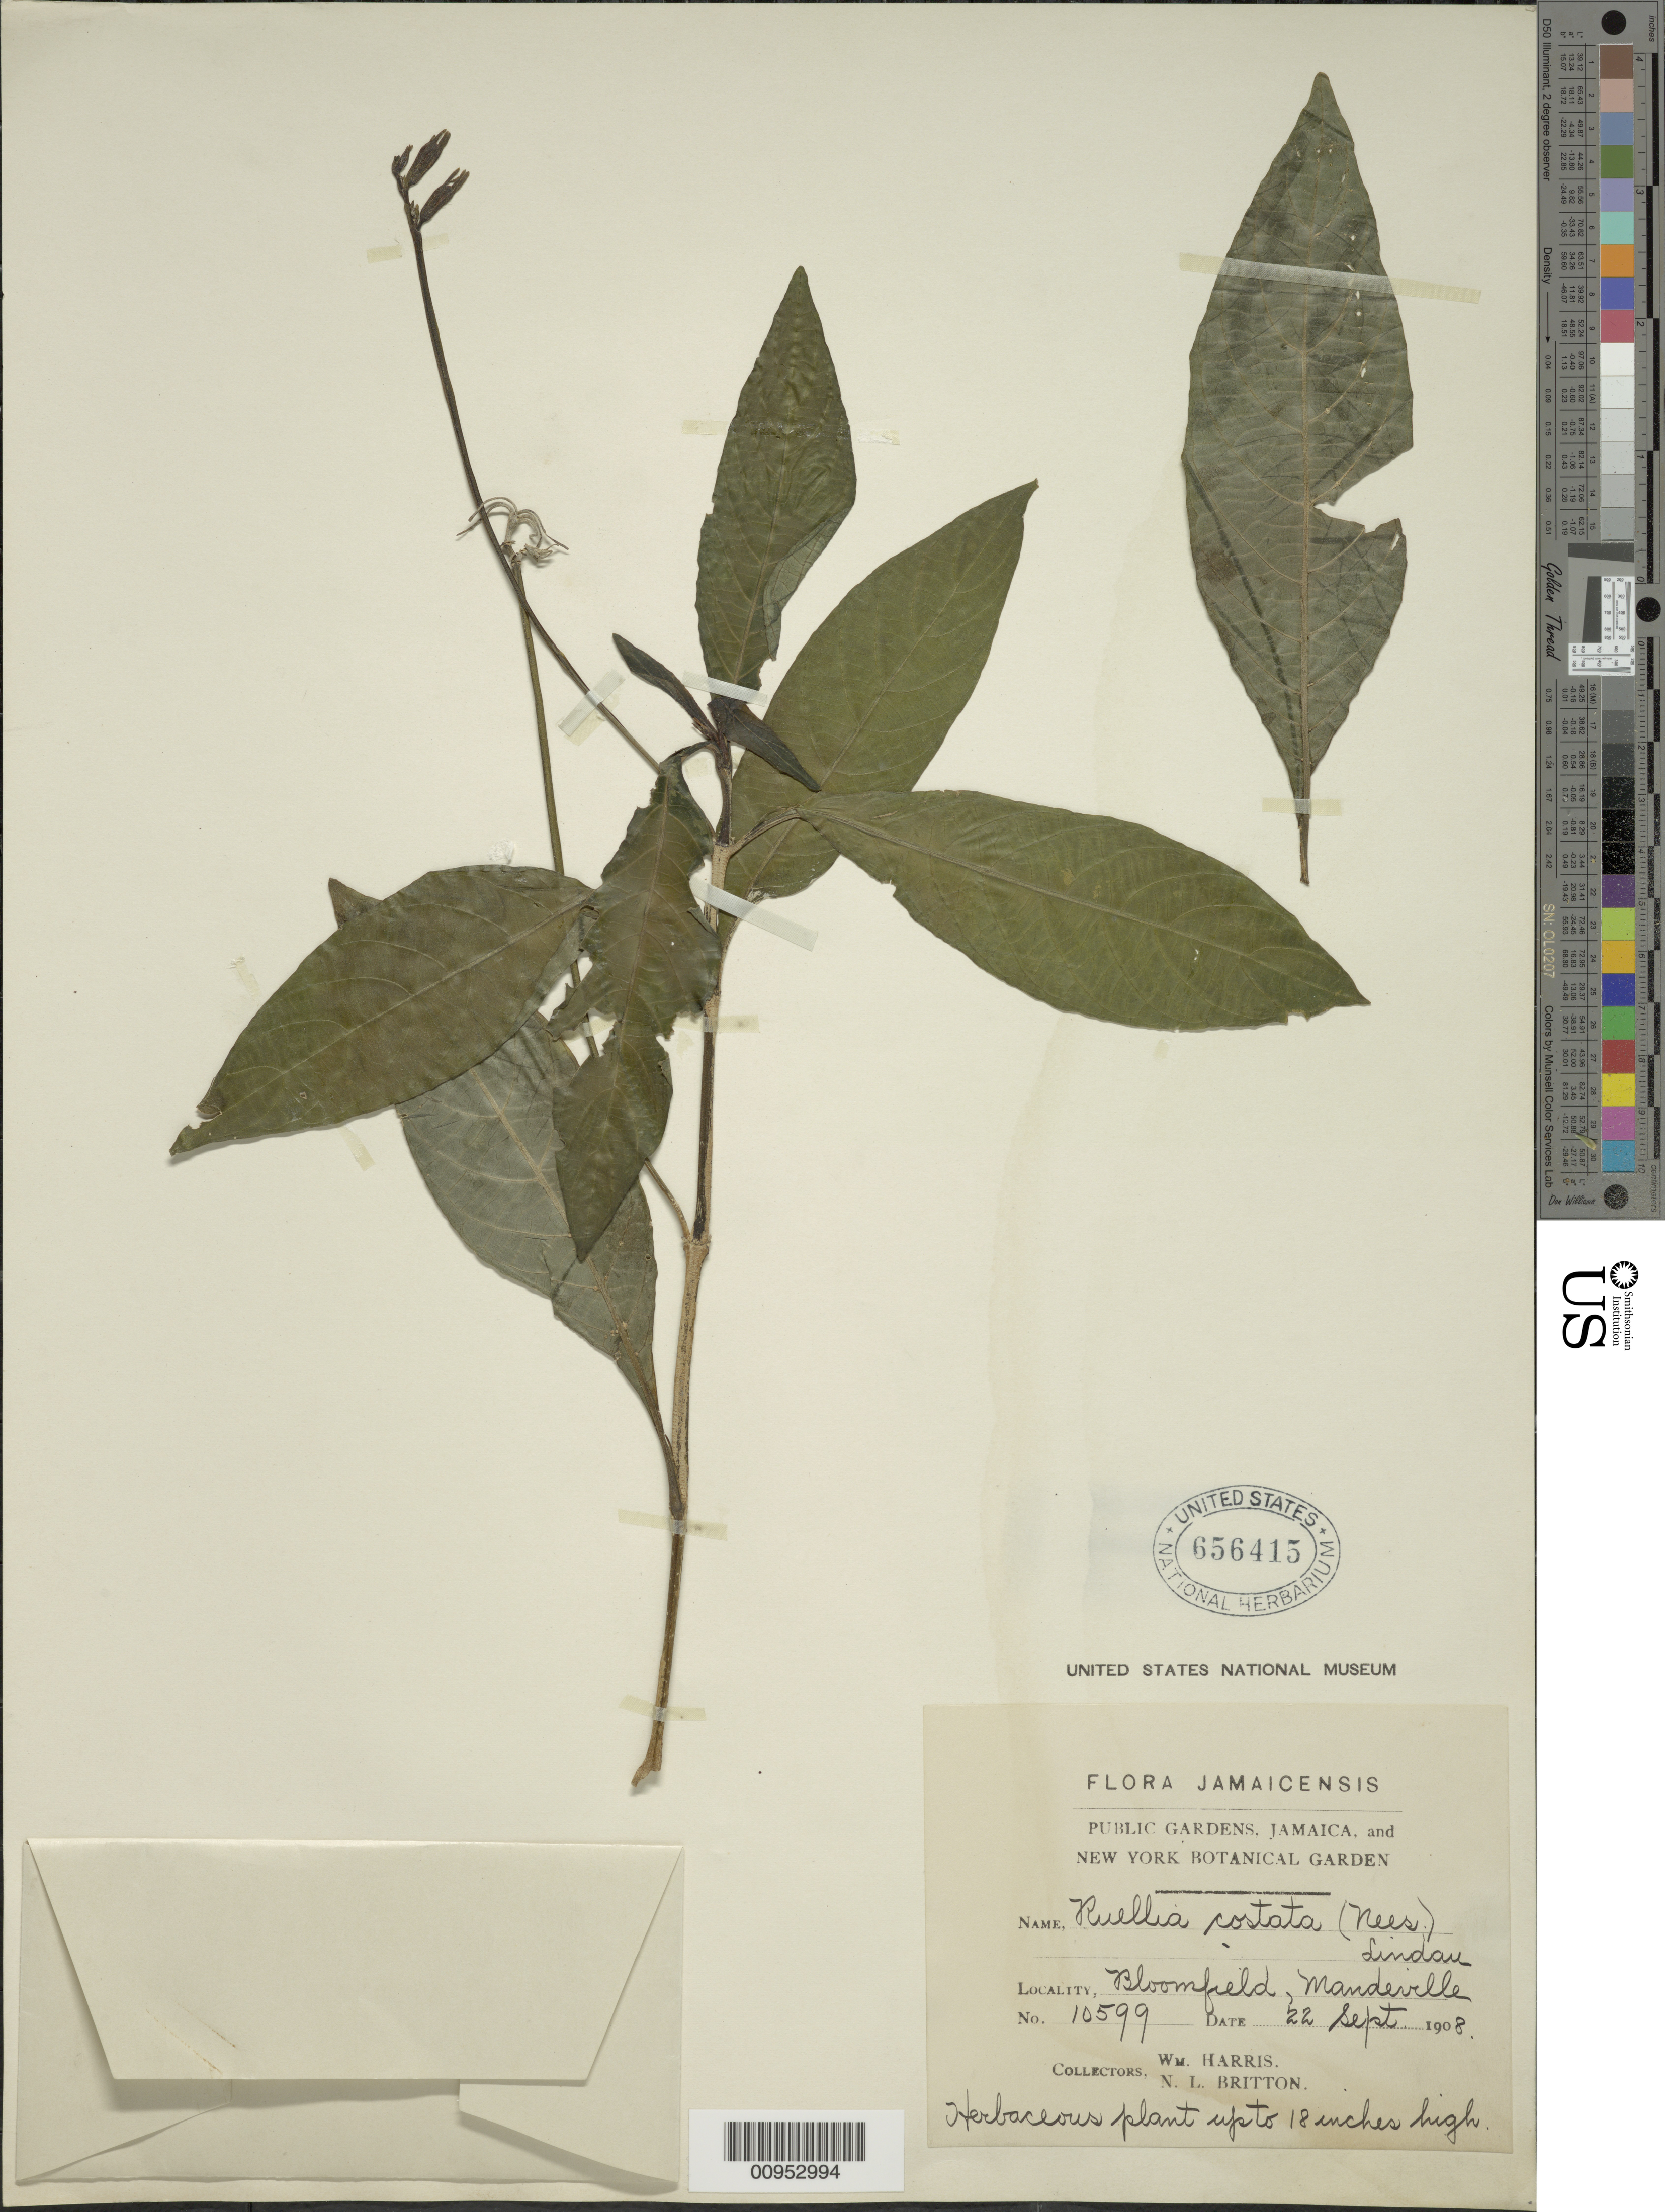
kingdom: Plantae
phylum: Tracheophyta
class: Magnoliopsida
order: Lamiales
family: Acanthaceae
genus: Ruellia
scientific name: Ruellia costata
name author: (Nees) Lindau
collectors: W. H. Harris & N. Britton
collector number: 10599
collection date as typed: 22 Sep 1908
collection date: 1908-09-22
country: Jamaica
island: Jamaica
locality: Bloomfield, Mandeville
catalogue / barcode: US 656415